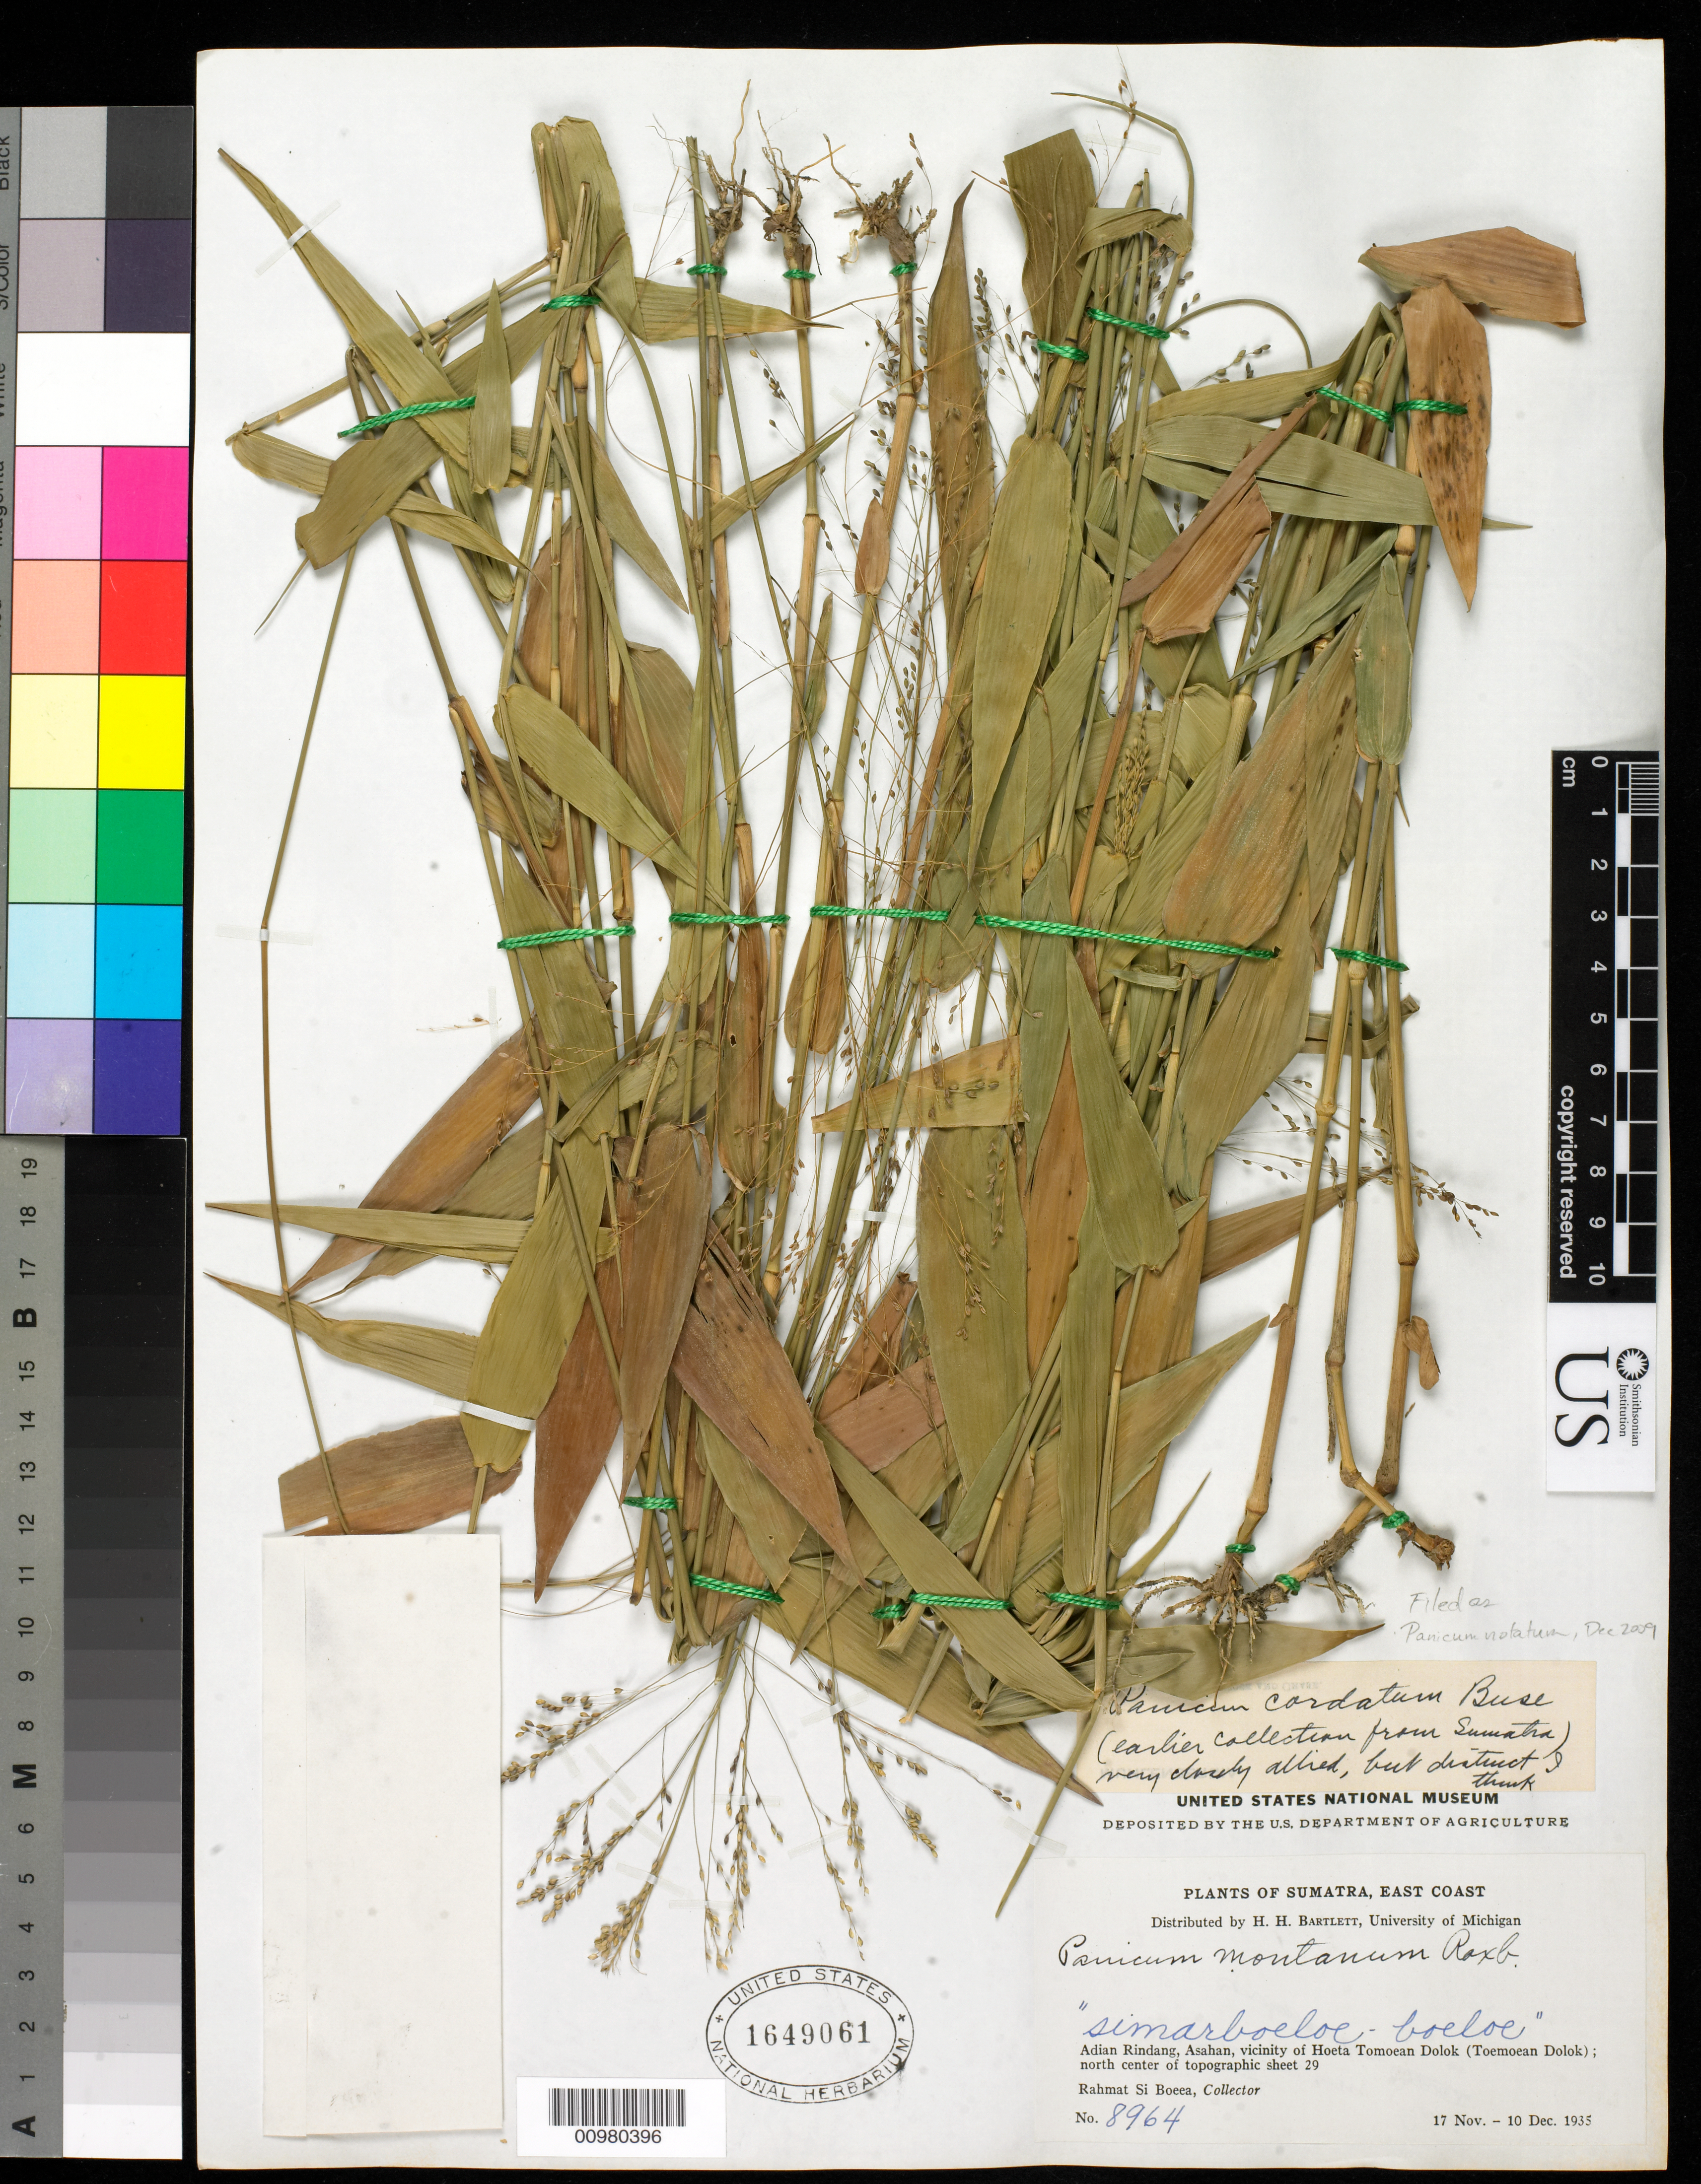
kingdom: Plantae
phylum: Tracheophyta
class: Liliopsida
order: Poales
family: Poaceae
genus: Panicum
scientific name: Panicum notatum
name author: Retz.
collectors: Rahmat Si Boeea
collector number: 8964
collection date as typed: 17 Nov 1935 to 10 Dec 1935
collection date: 1935-11-17/1935-12-10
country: Indonesia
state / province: Sumatra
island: Sumatra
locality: (East Coast) Adian Rindang, Asahan, vicinity of Hoeta Tomoean Dolok (Toemoean Dolok).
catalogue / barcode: US 1649061